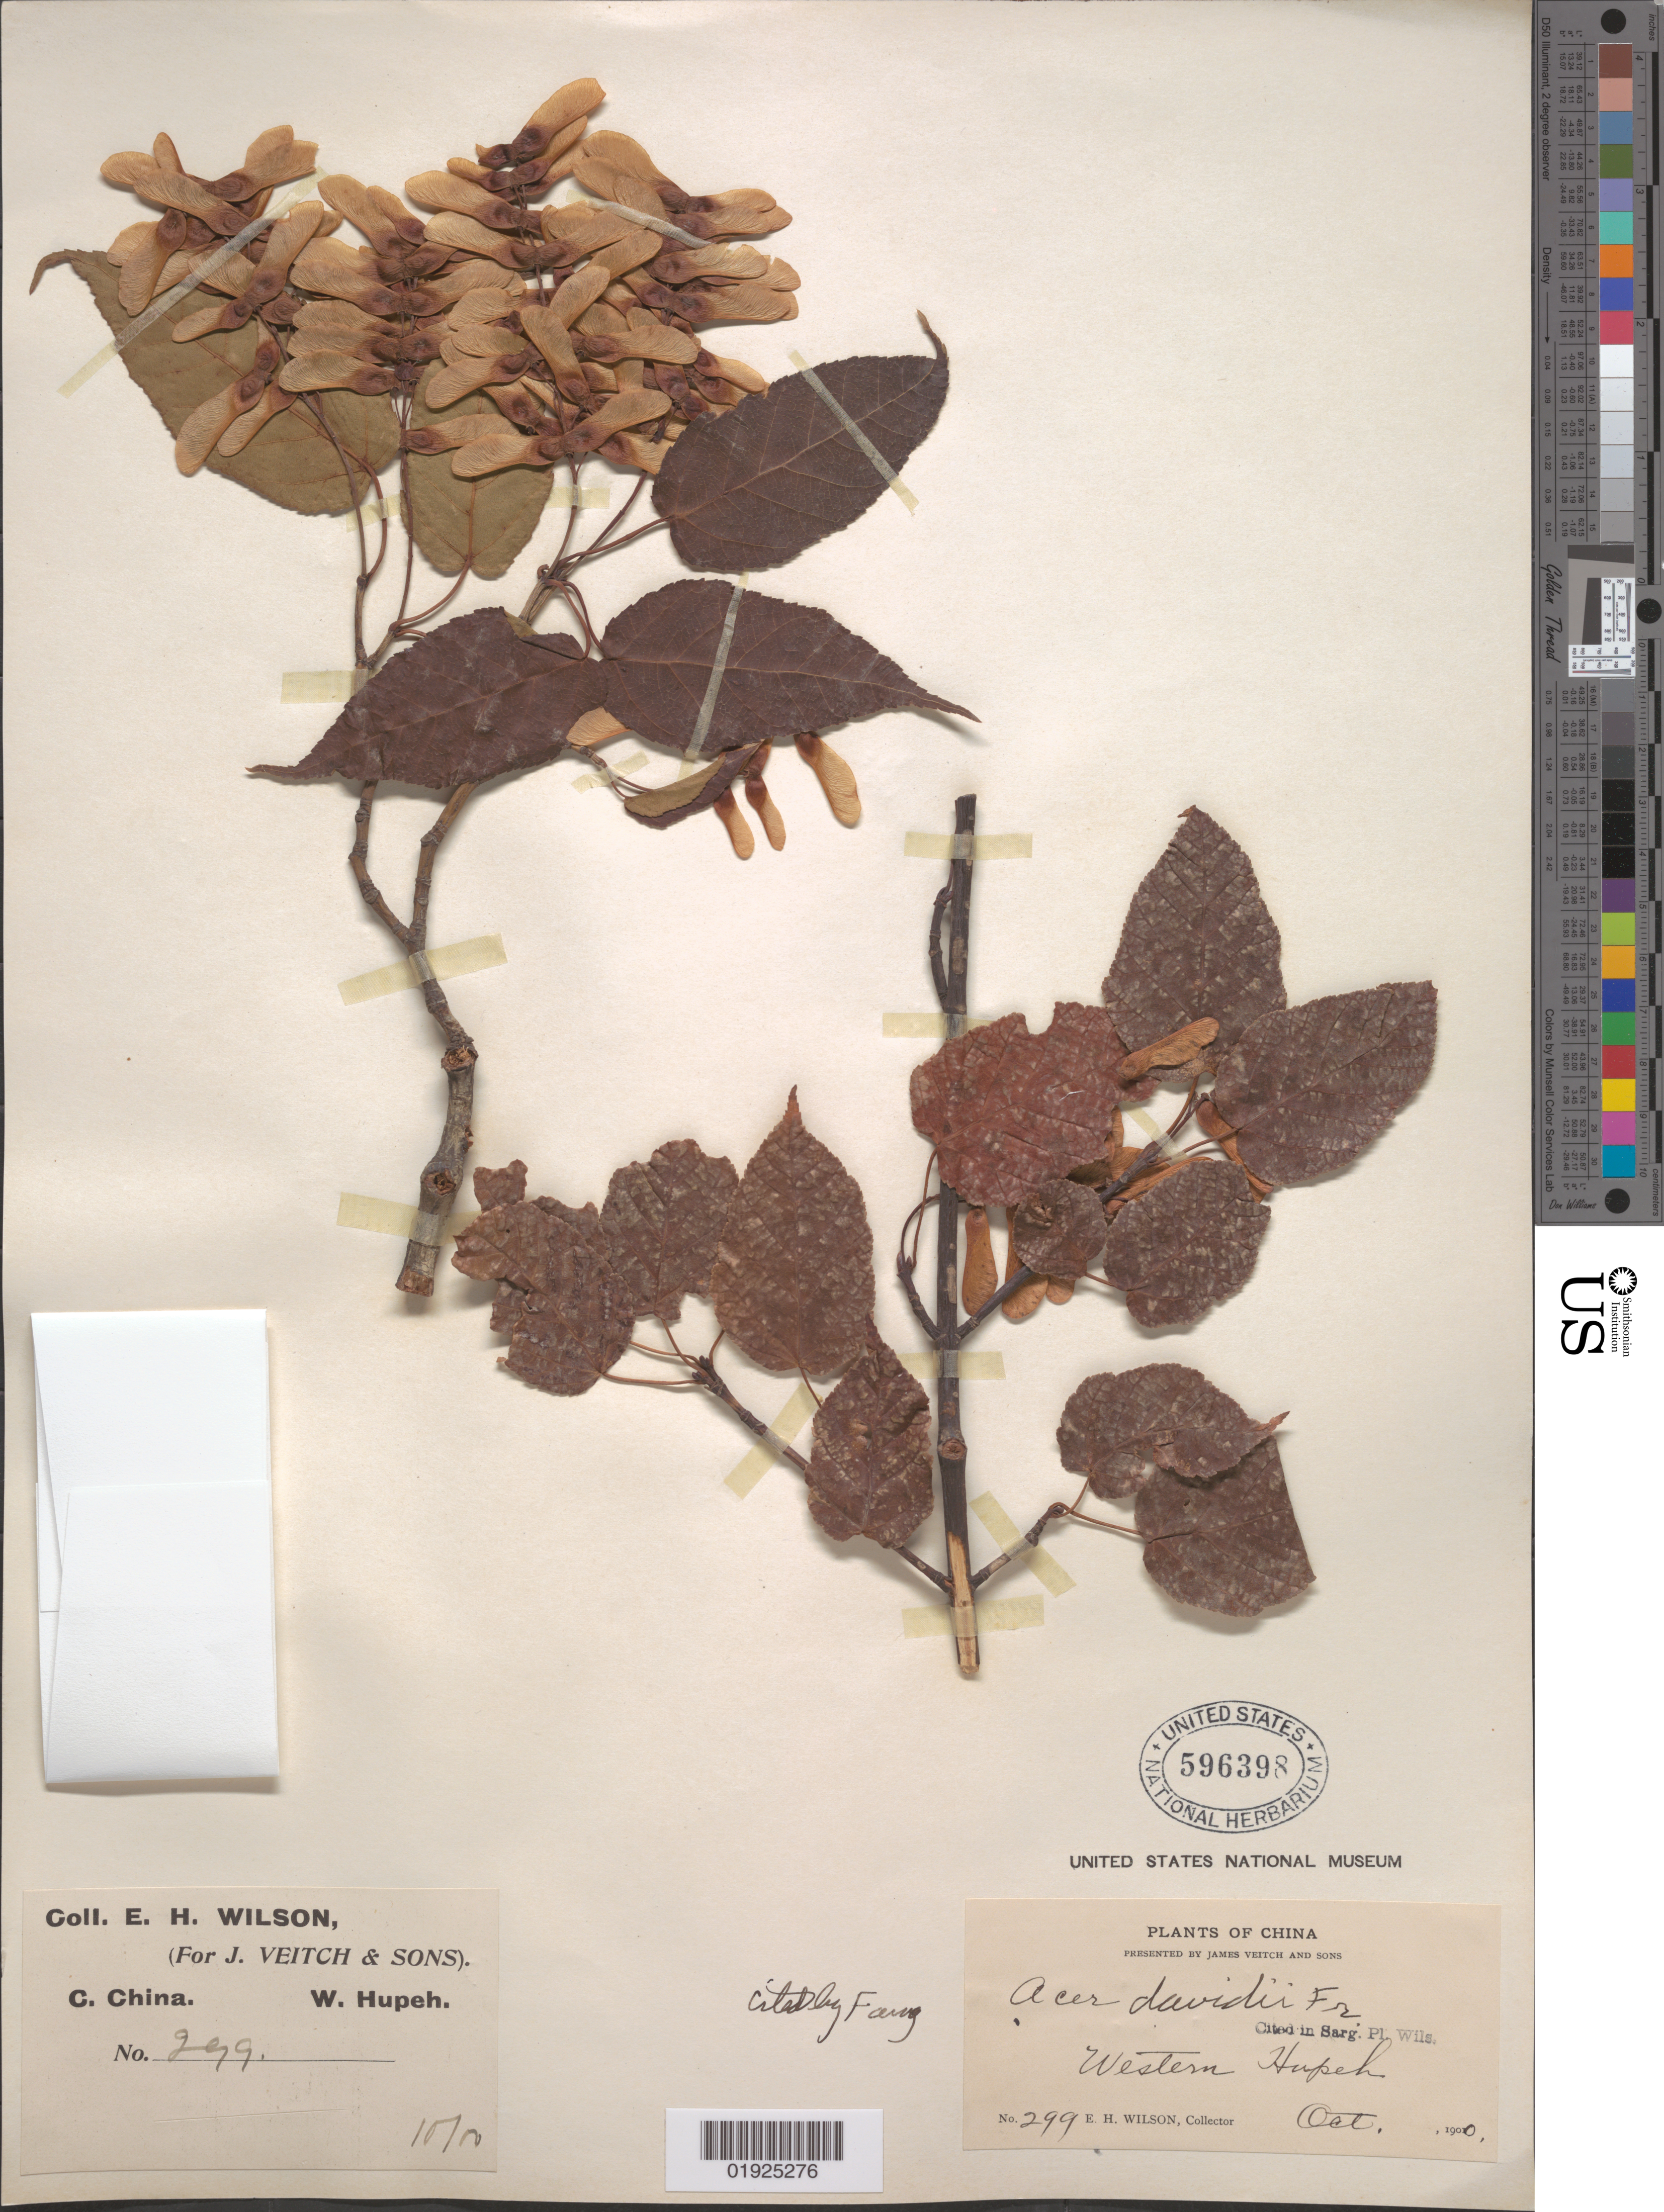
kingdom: Plantae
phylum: Tracheophyta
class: Magnoliopsida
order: Sapindales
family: Sapindaceae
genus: Acer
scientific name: Acer sikkimense subsp. davidii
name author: (Franch.) Wesm.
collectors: E. H. Wilson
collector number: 299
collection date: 1900-10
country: China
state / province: Hubei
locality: Western Hupeh [Hubei]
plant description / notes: Note: duplicate numbers different dates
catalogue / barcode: US 596398